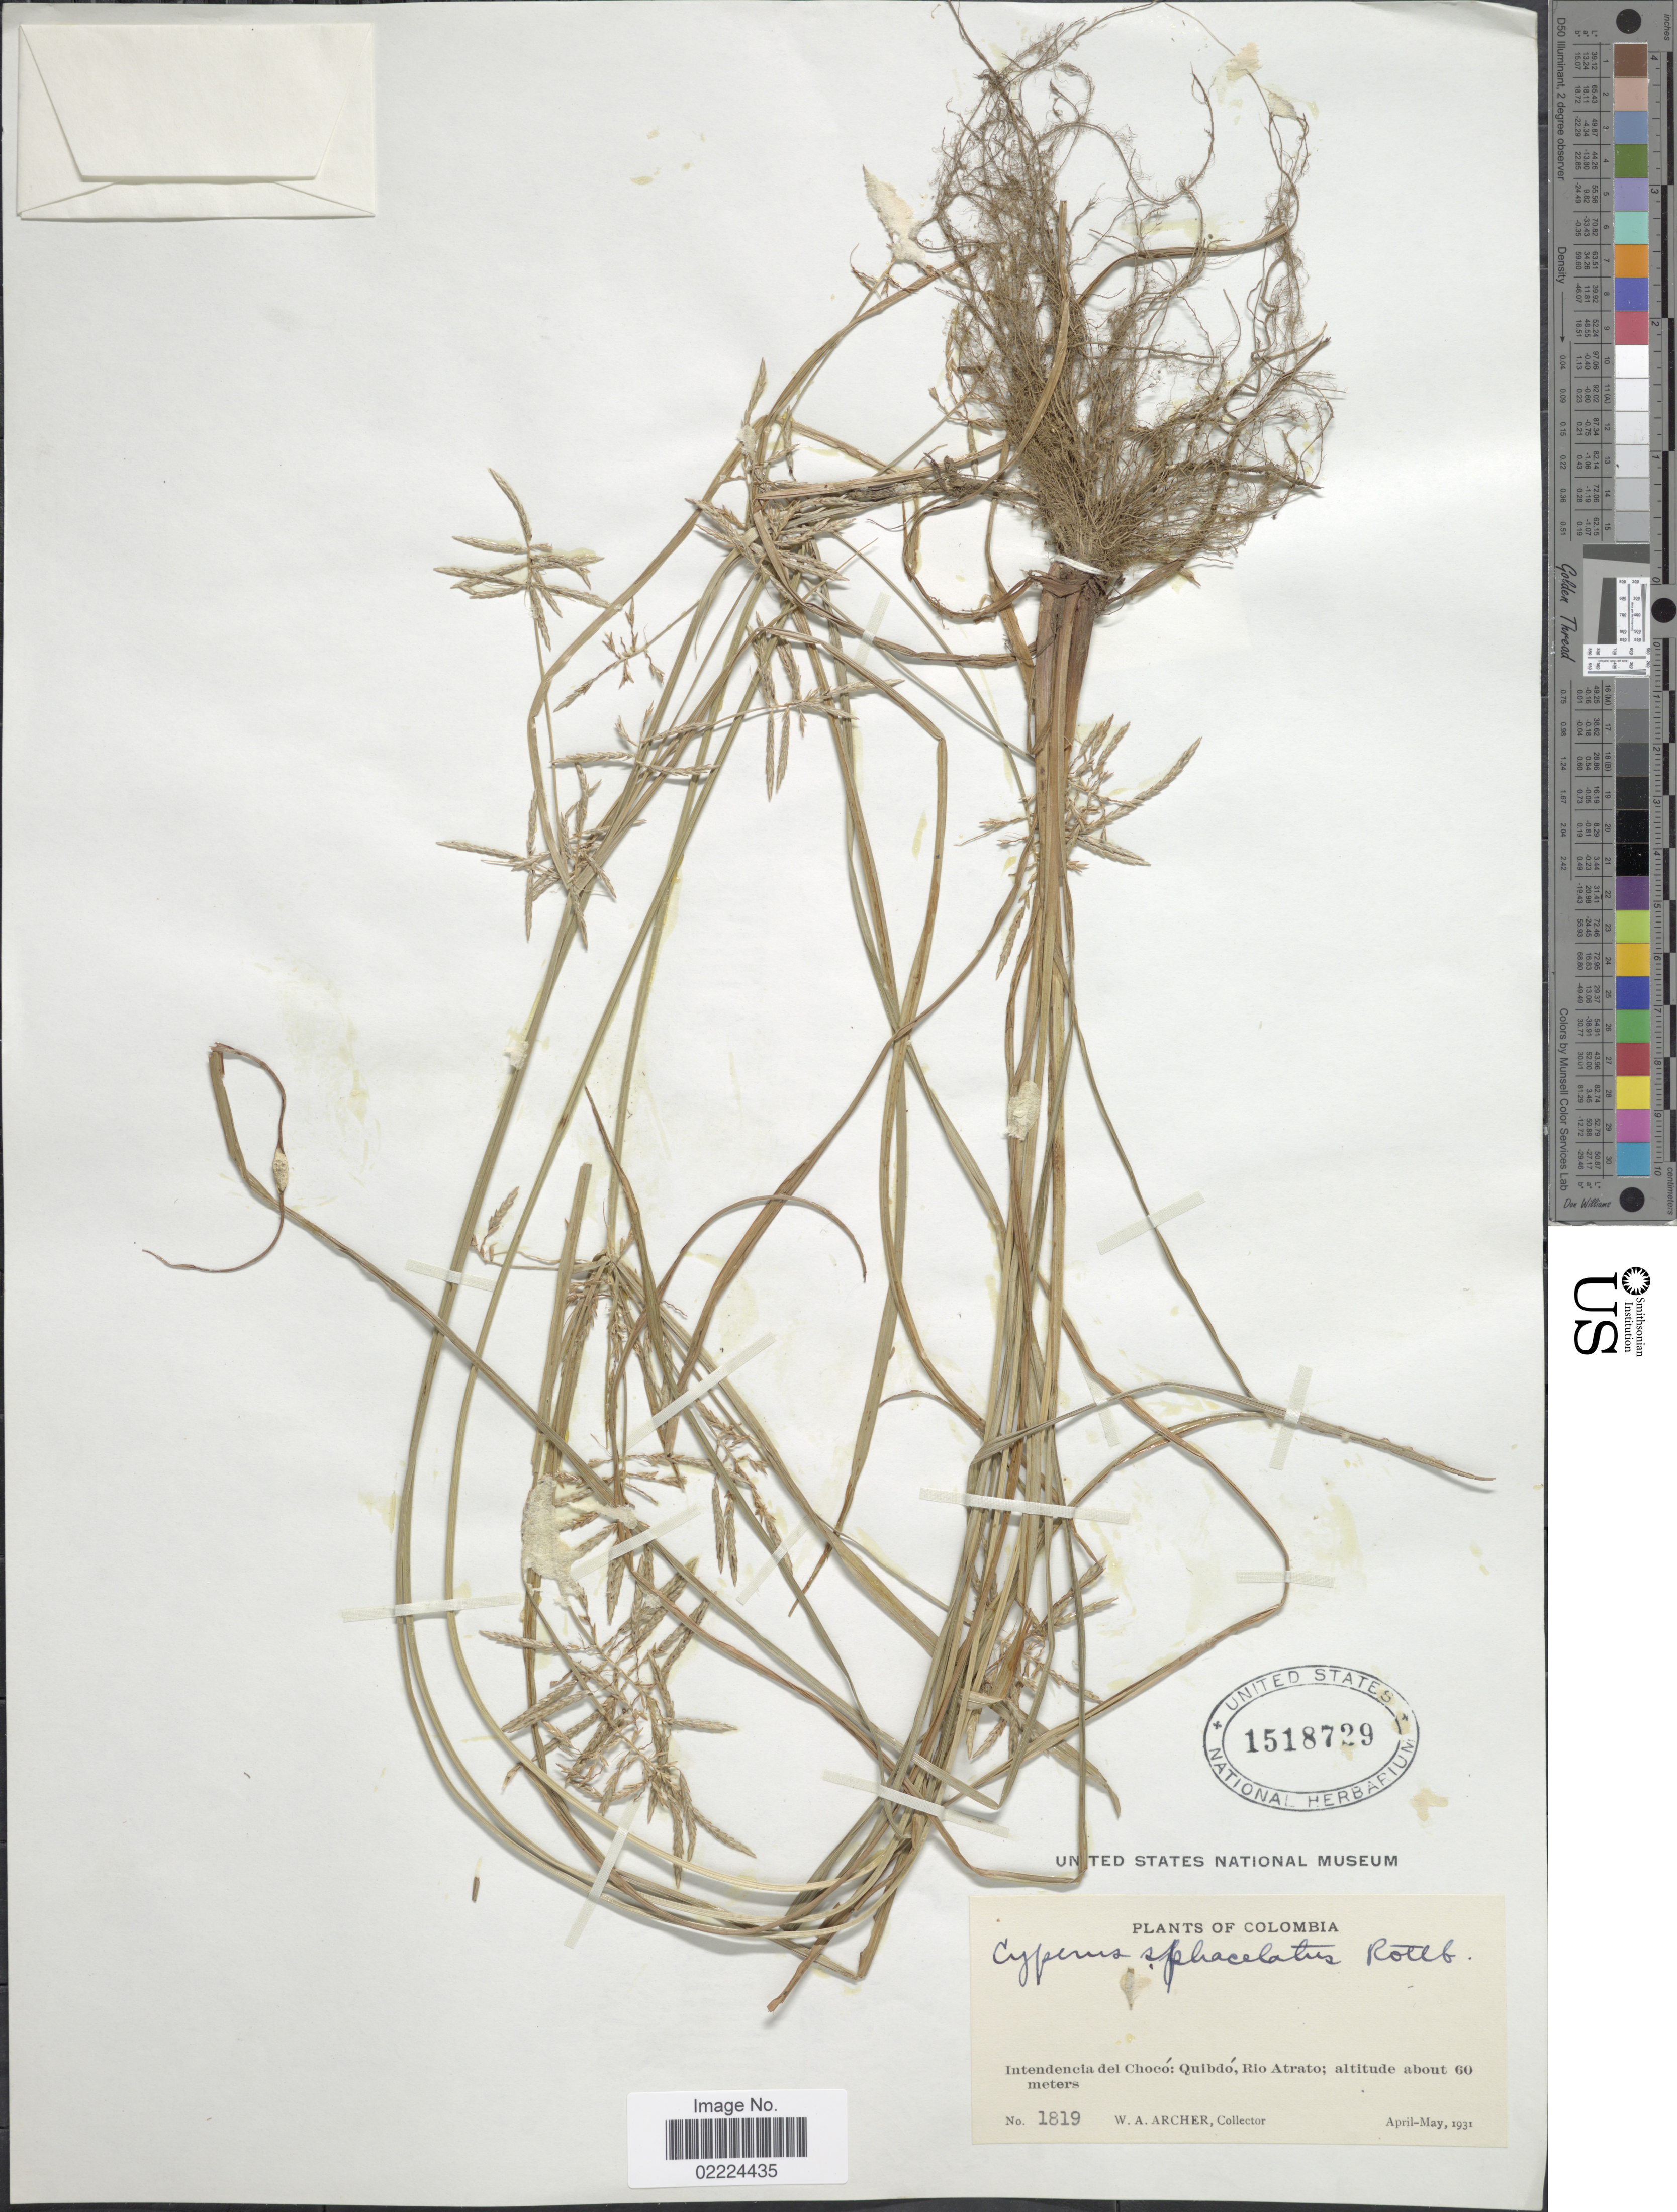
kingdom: Plantae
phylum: Tracheophyta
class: Liliopsida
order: Poales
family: Cyperaceae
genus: Cyperus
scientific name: Cyperus sphacelatus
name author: Rottb.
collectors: W. A. Archer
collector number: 1819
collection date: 1931-04/1931-05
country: Colombia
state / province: Chocó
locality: Quibdo, Rio Atrato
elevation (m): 60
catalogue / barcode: US 1518729